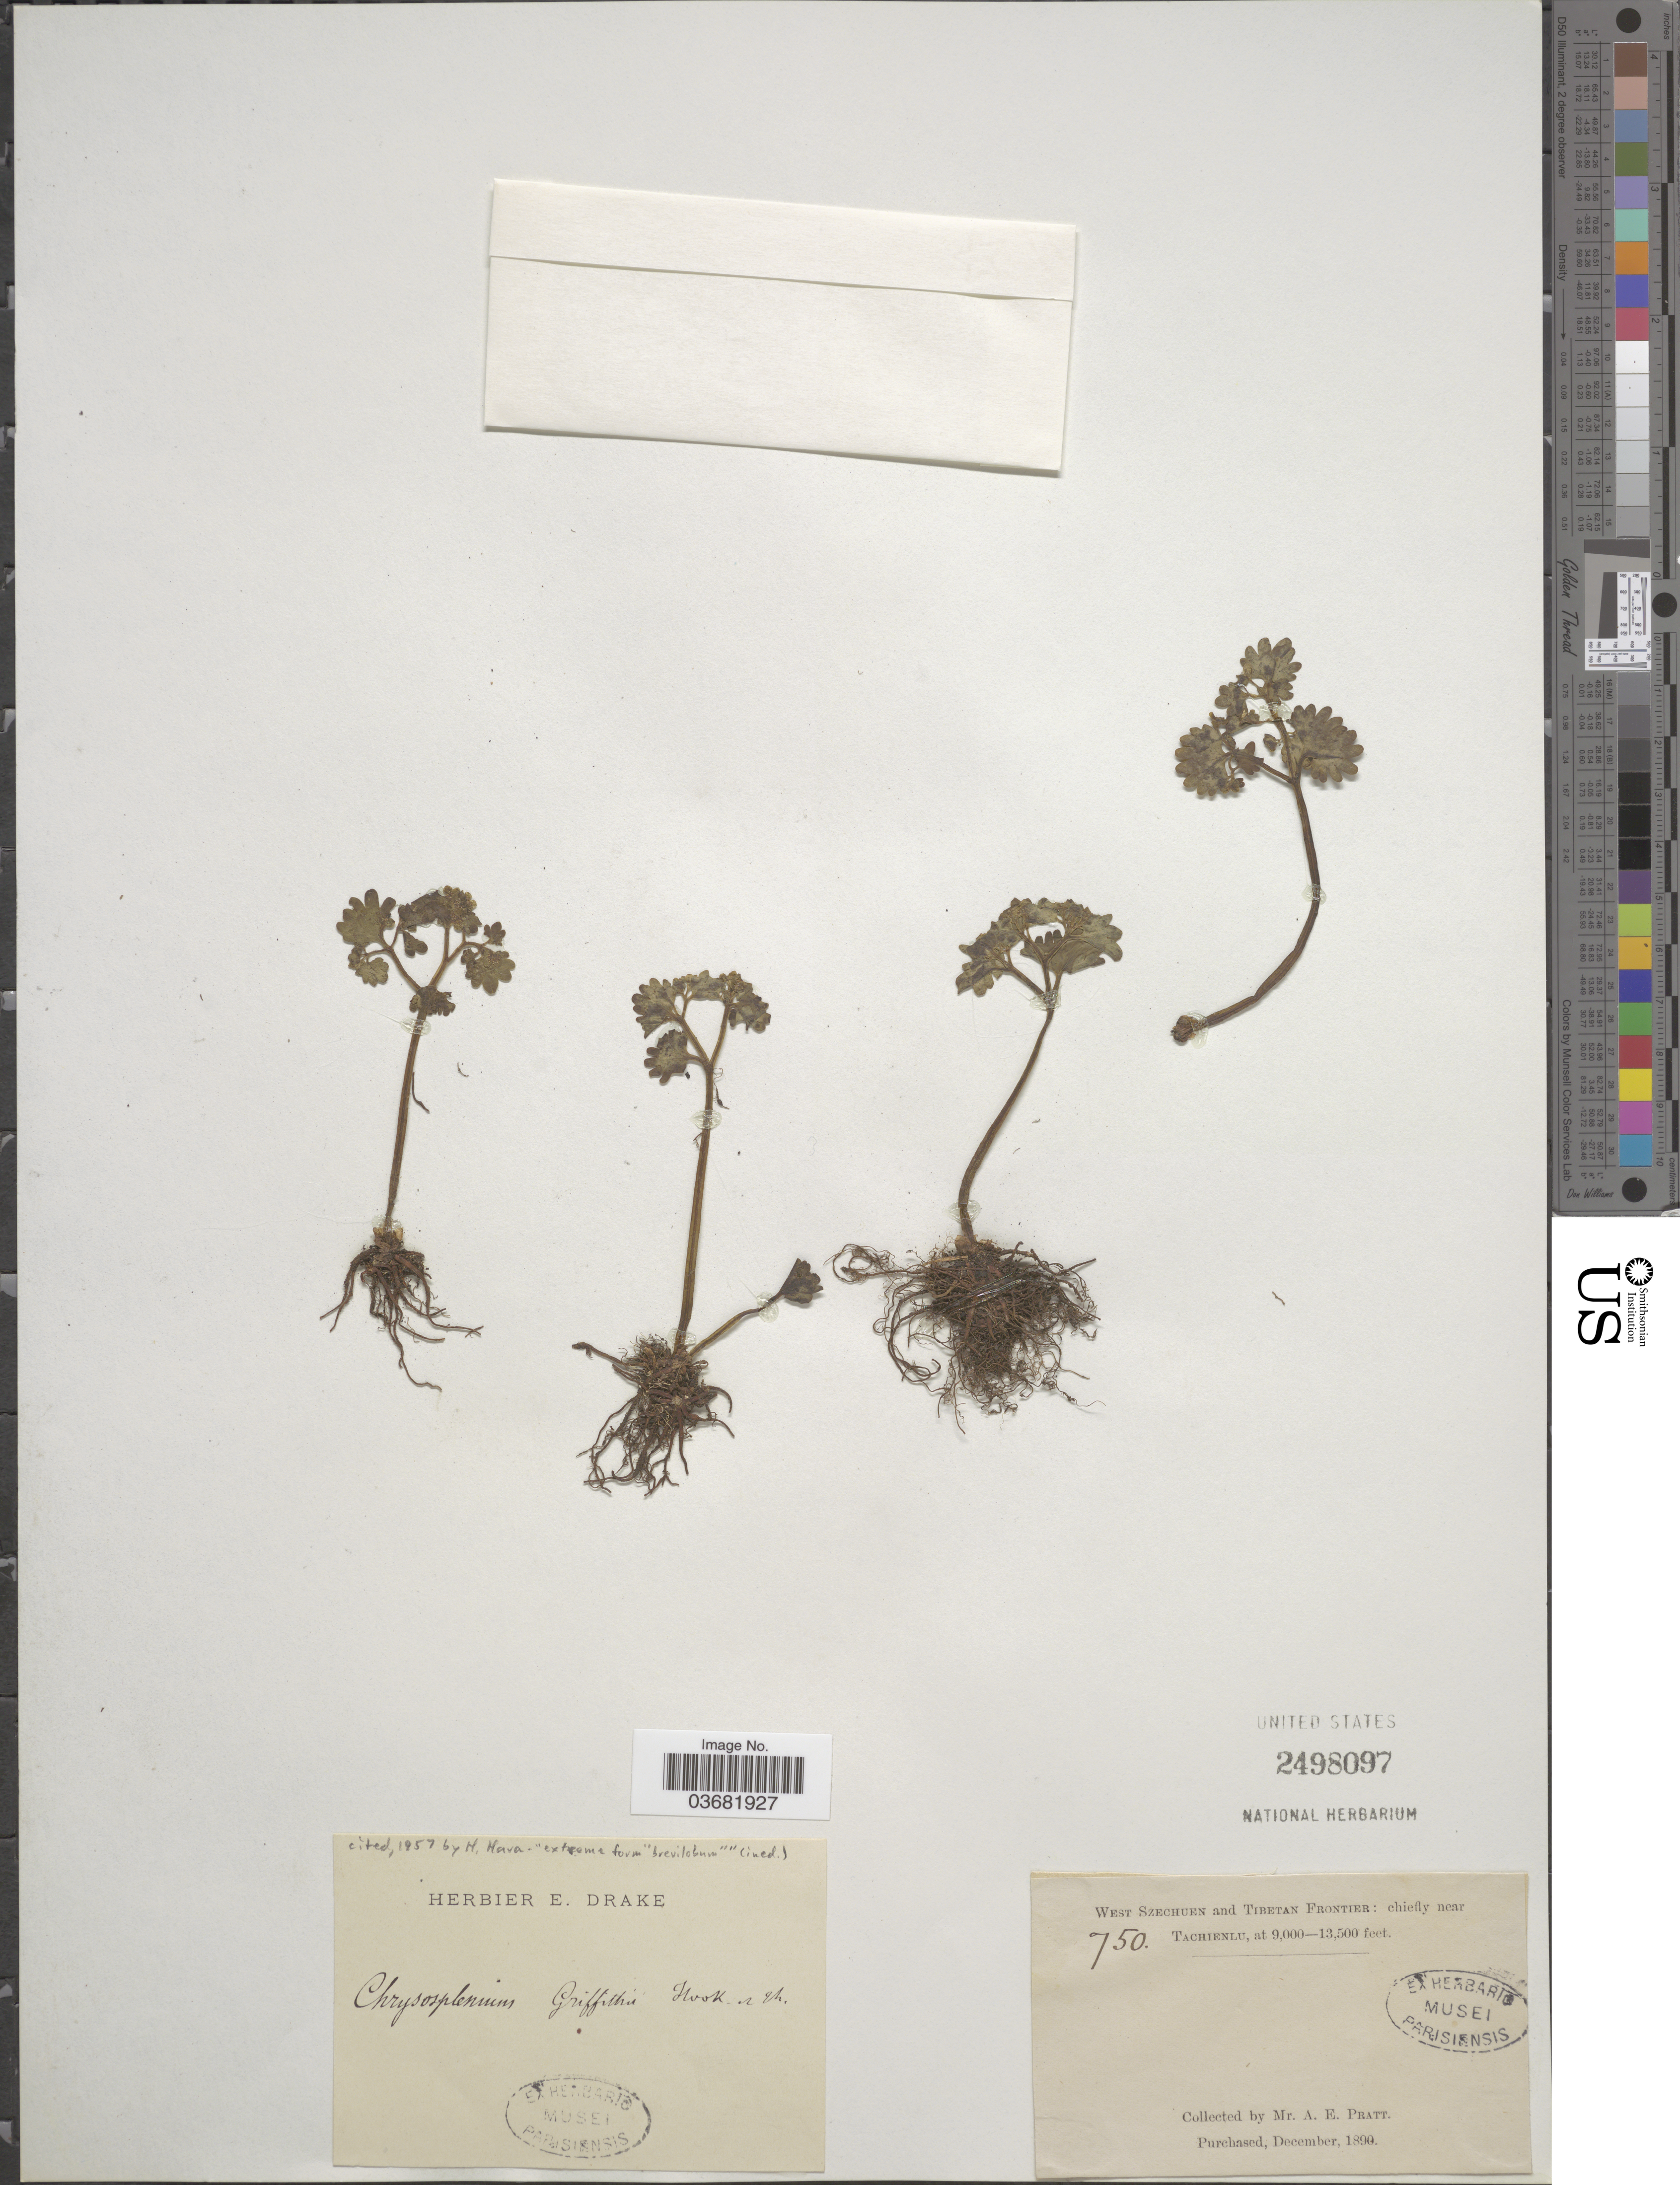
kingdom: Plantae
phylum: Tracheophyta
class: Magnoliopsida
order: Saxifragales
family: Saxifragaceae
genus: Chrysosplenium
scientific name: Chrysosplenium griffithii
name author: Hook. f. & Thomson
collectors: A. Pratt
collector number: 750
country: China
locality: West Szechuen and Tibetan Frontier: chiefly near Tachienlu.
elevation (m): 2743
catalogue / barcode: US 2498097